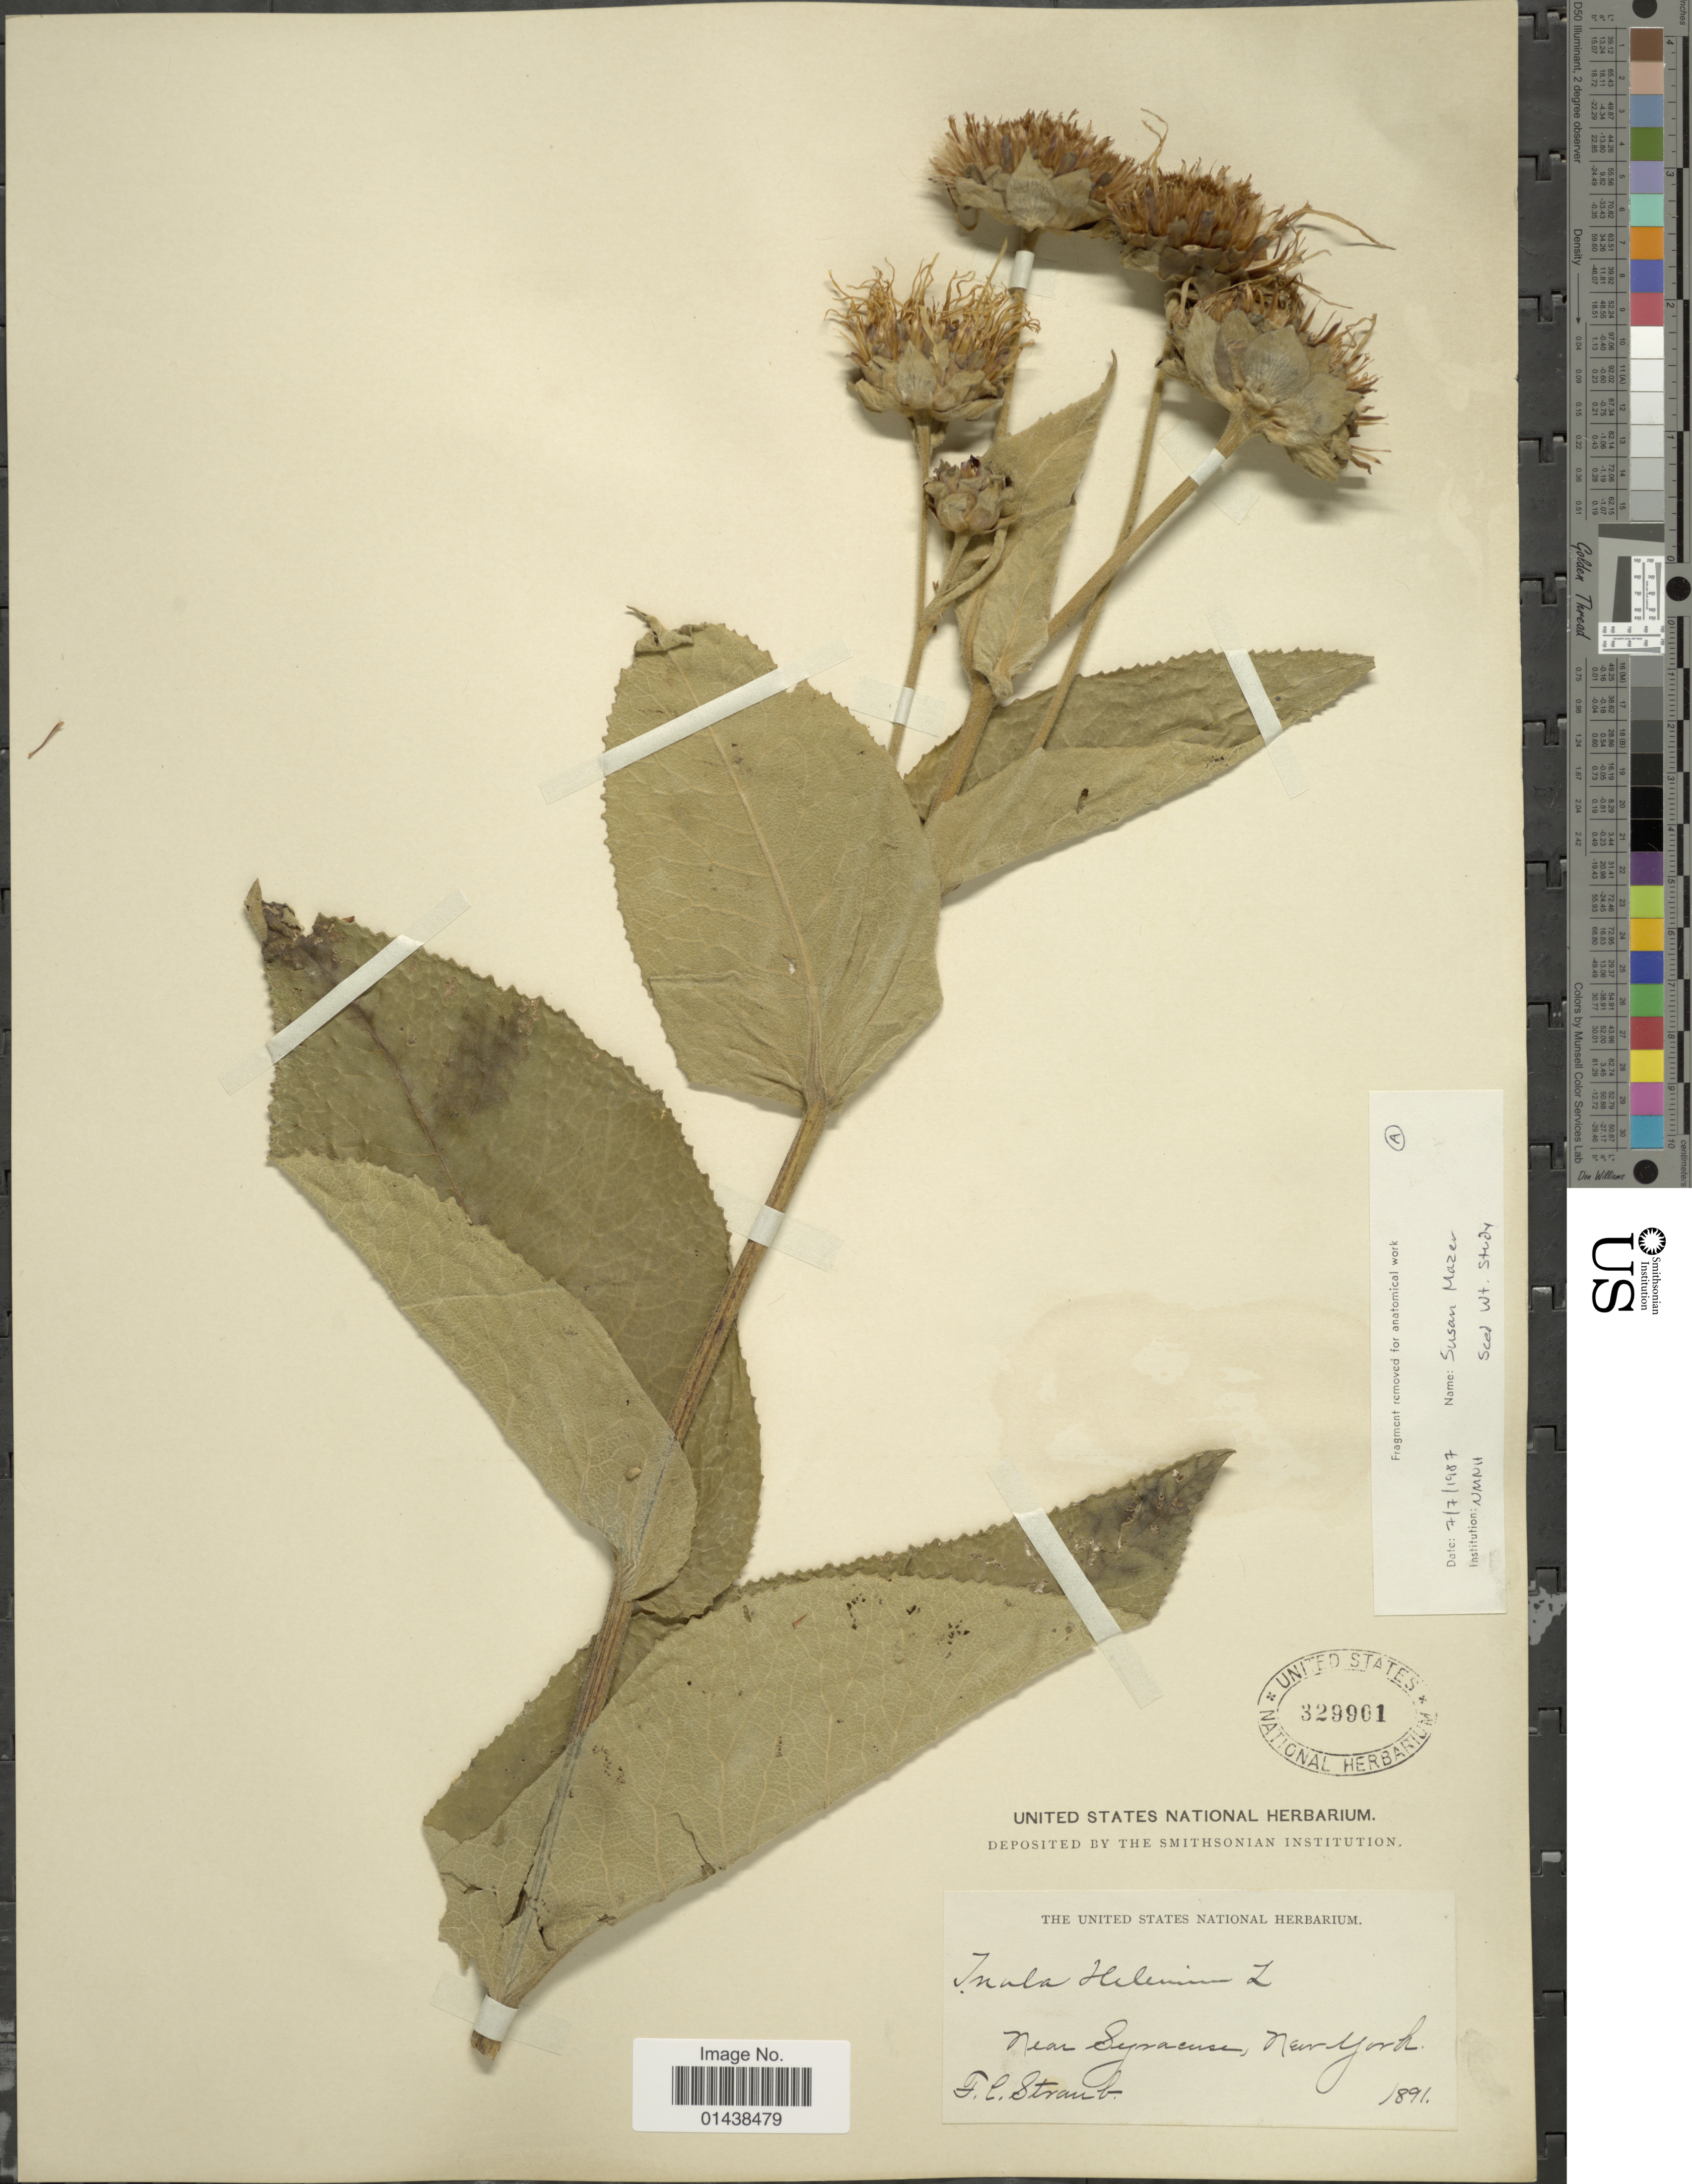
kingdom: Plantae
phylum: Tracheophyta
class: Magnoliopsida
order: Asterales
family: Asteraceae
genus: Inula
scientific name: Inula helenium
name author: L.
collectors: F. Straub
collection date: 1891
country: United States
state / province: New York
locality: Near Syracuse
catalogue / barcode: US 329901